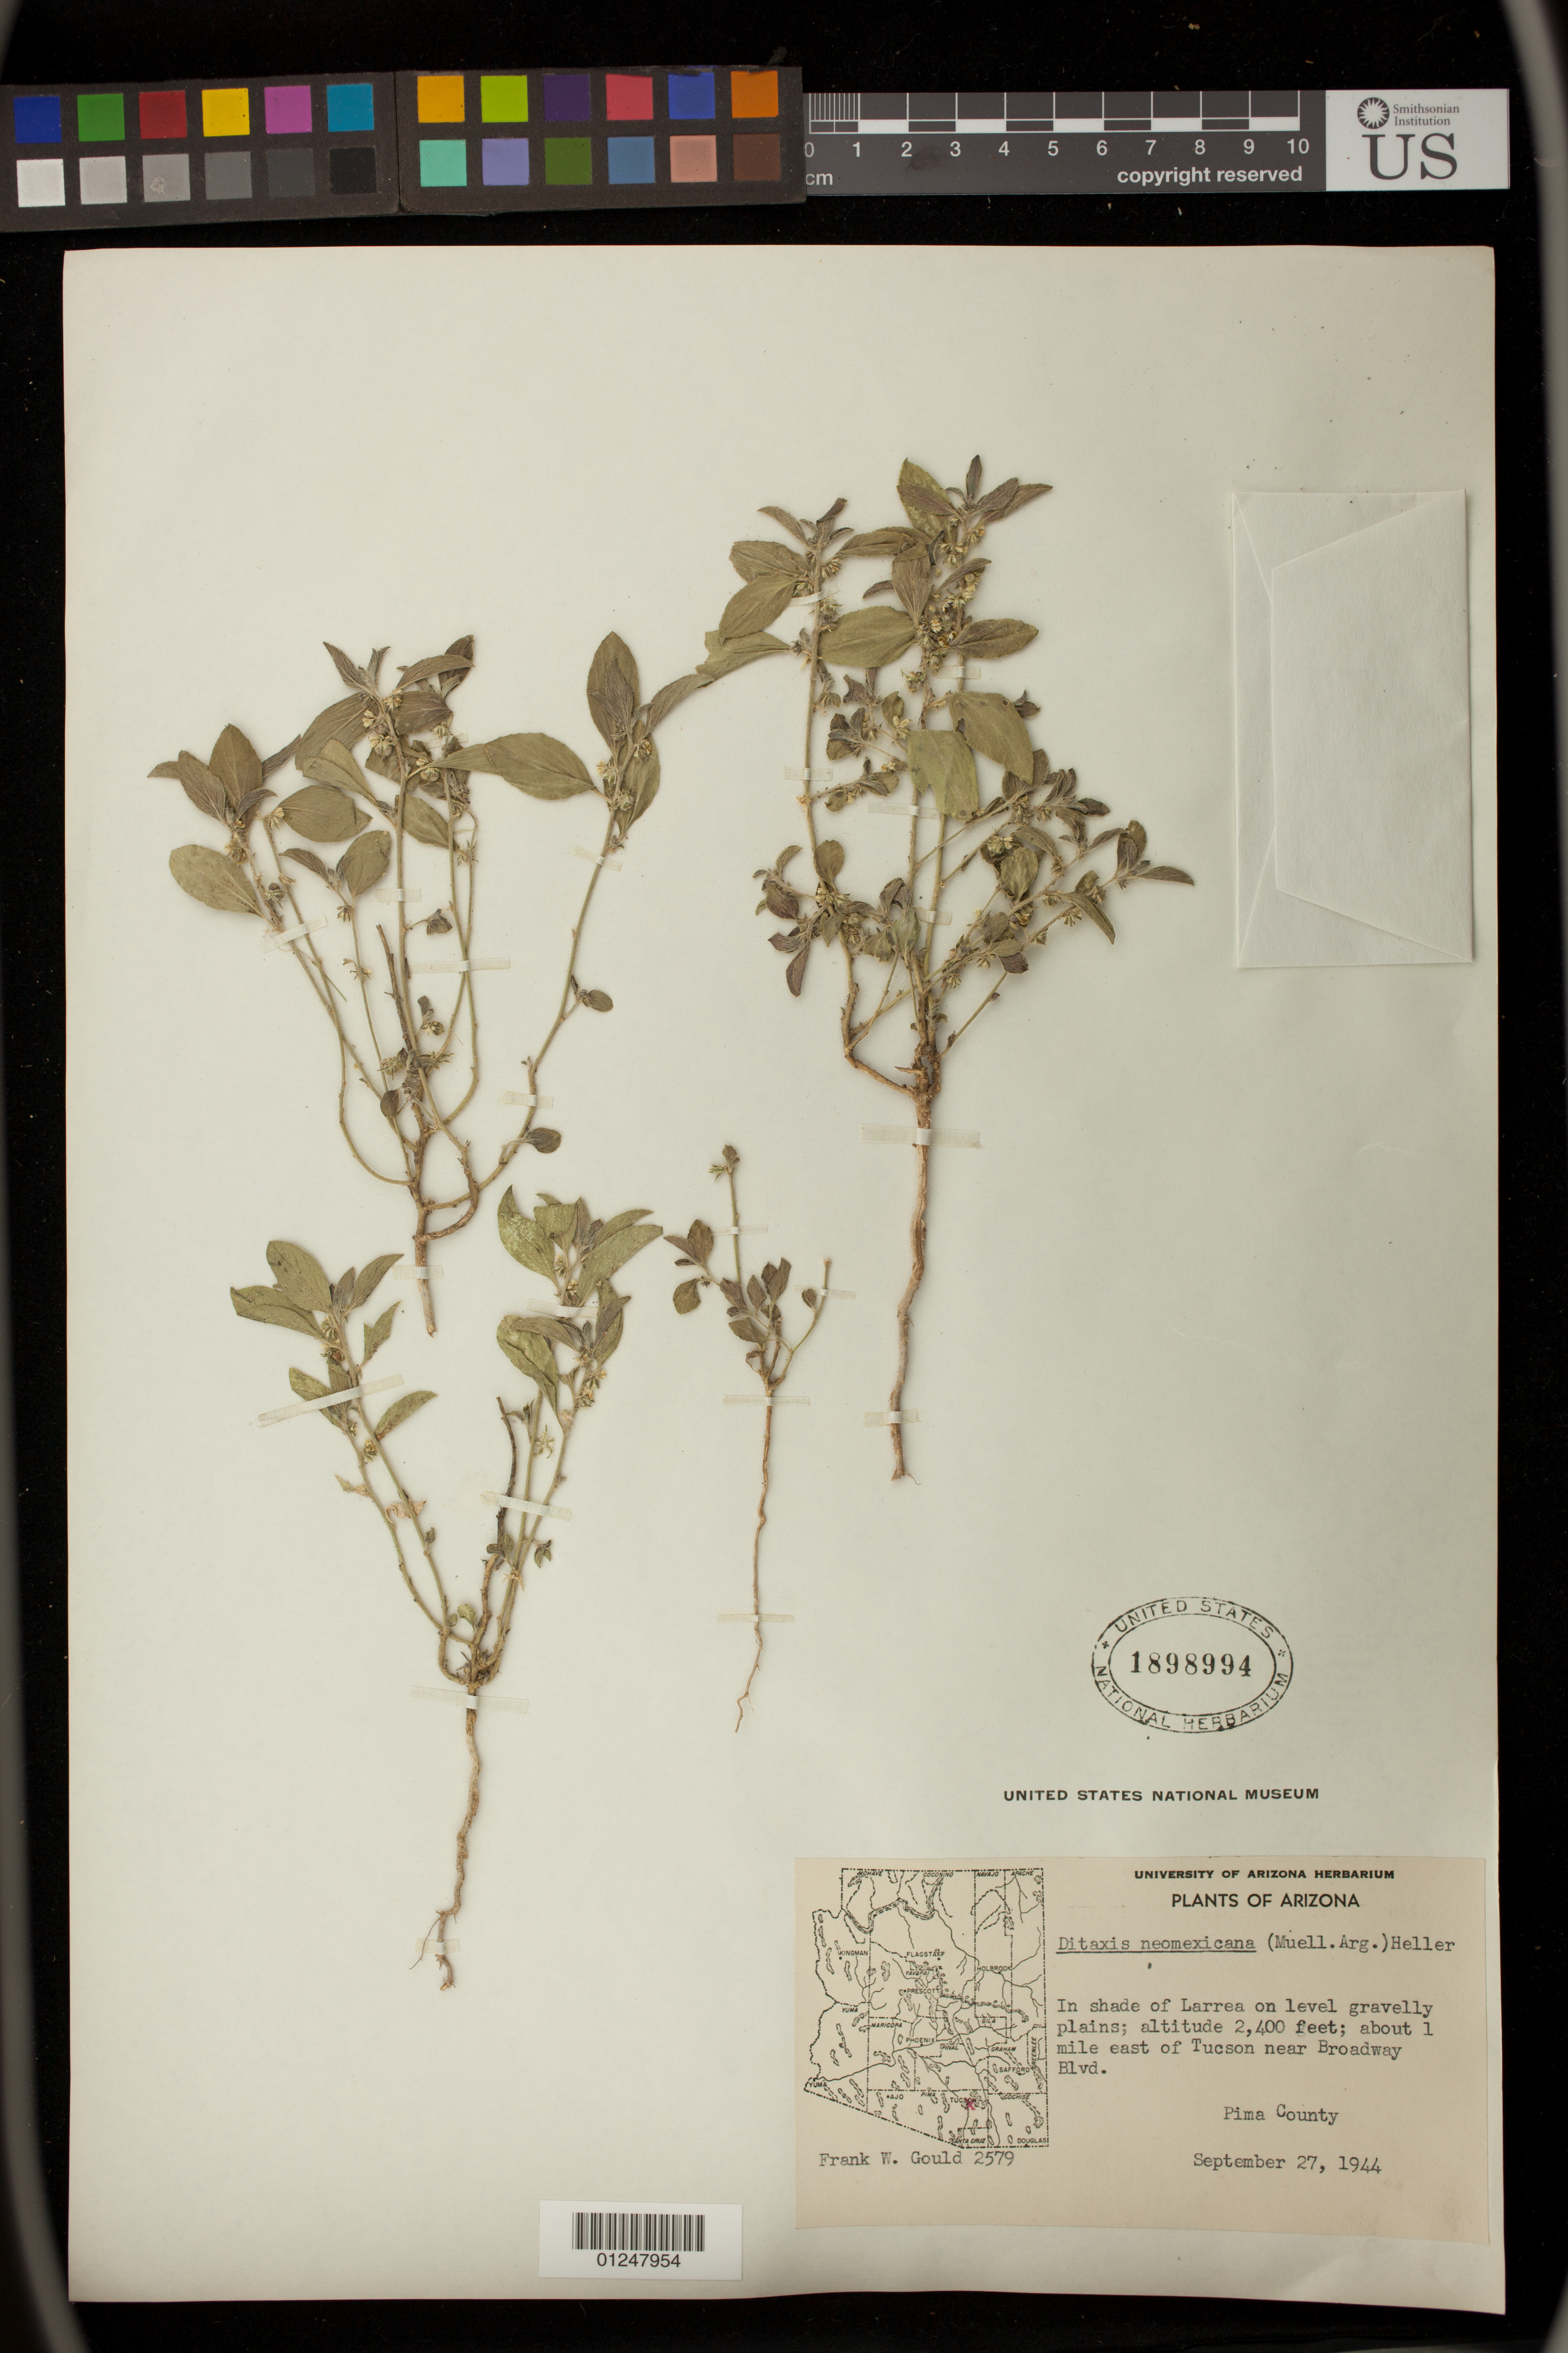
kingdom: Plantae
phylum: Tracheophyta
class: Magnoliopsida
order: Malpighiales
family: Euphorbiaceae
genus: Argythamnia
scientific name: Argythamnia serrata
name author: (Torr.) Müll. Arg.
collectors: F. W. Gould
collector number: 2579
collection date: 1944-09-27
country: United States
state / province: Arizona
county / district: Pima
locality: In sand of Larrea on level gravelly plains; about 1 mile east of Tucson near Broadway Blvd.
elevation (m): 732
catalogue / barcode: US 1898994